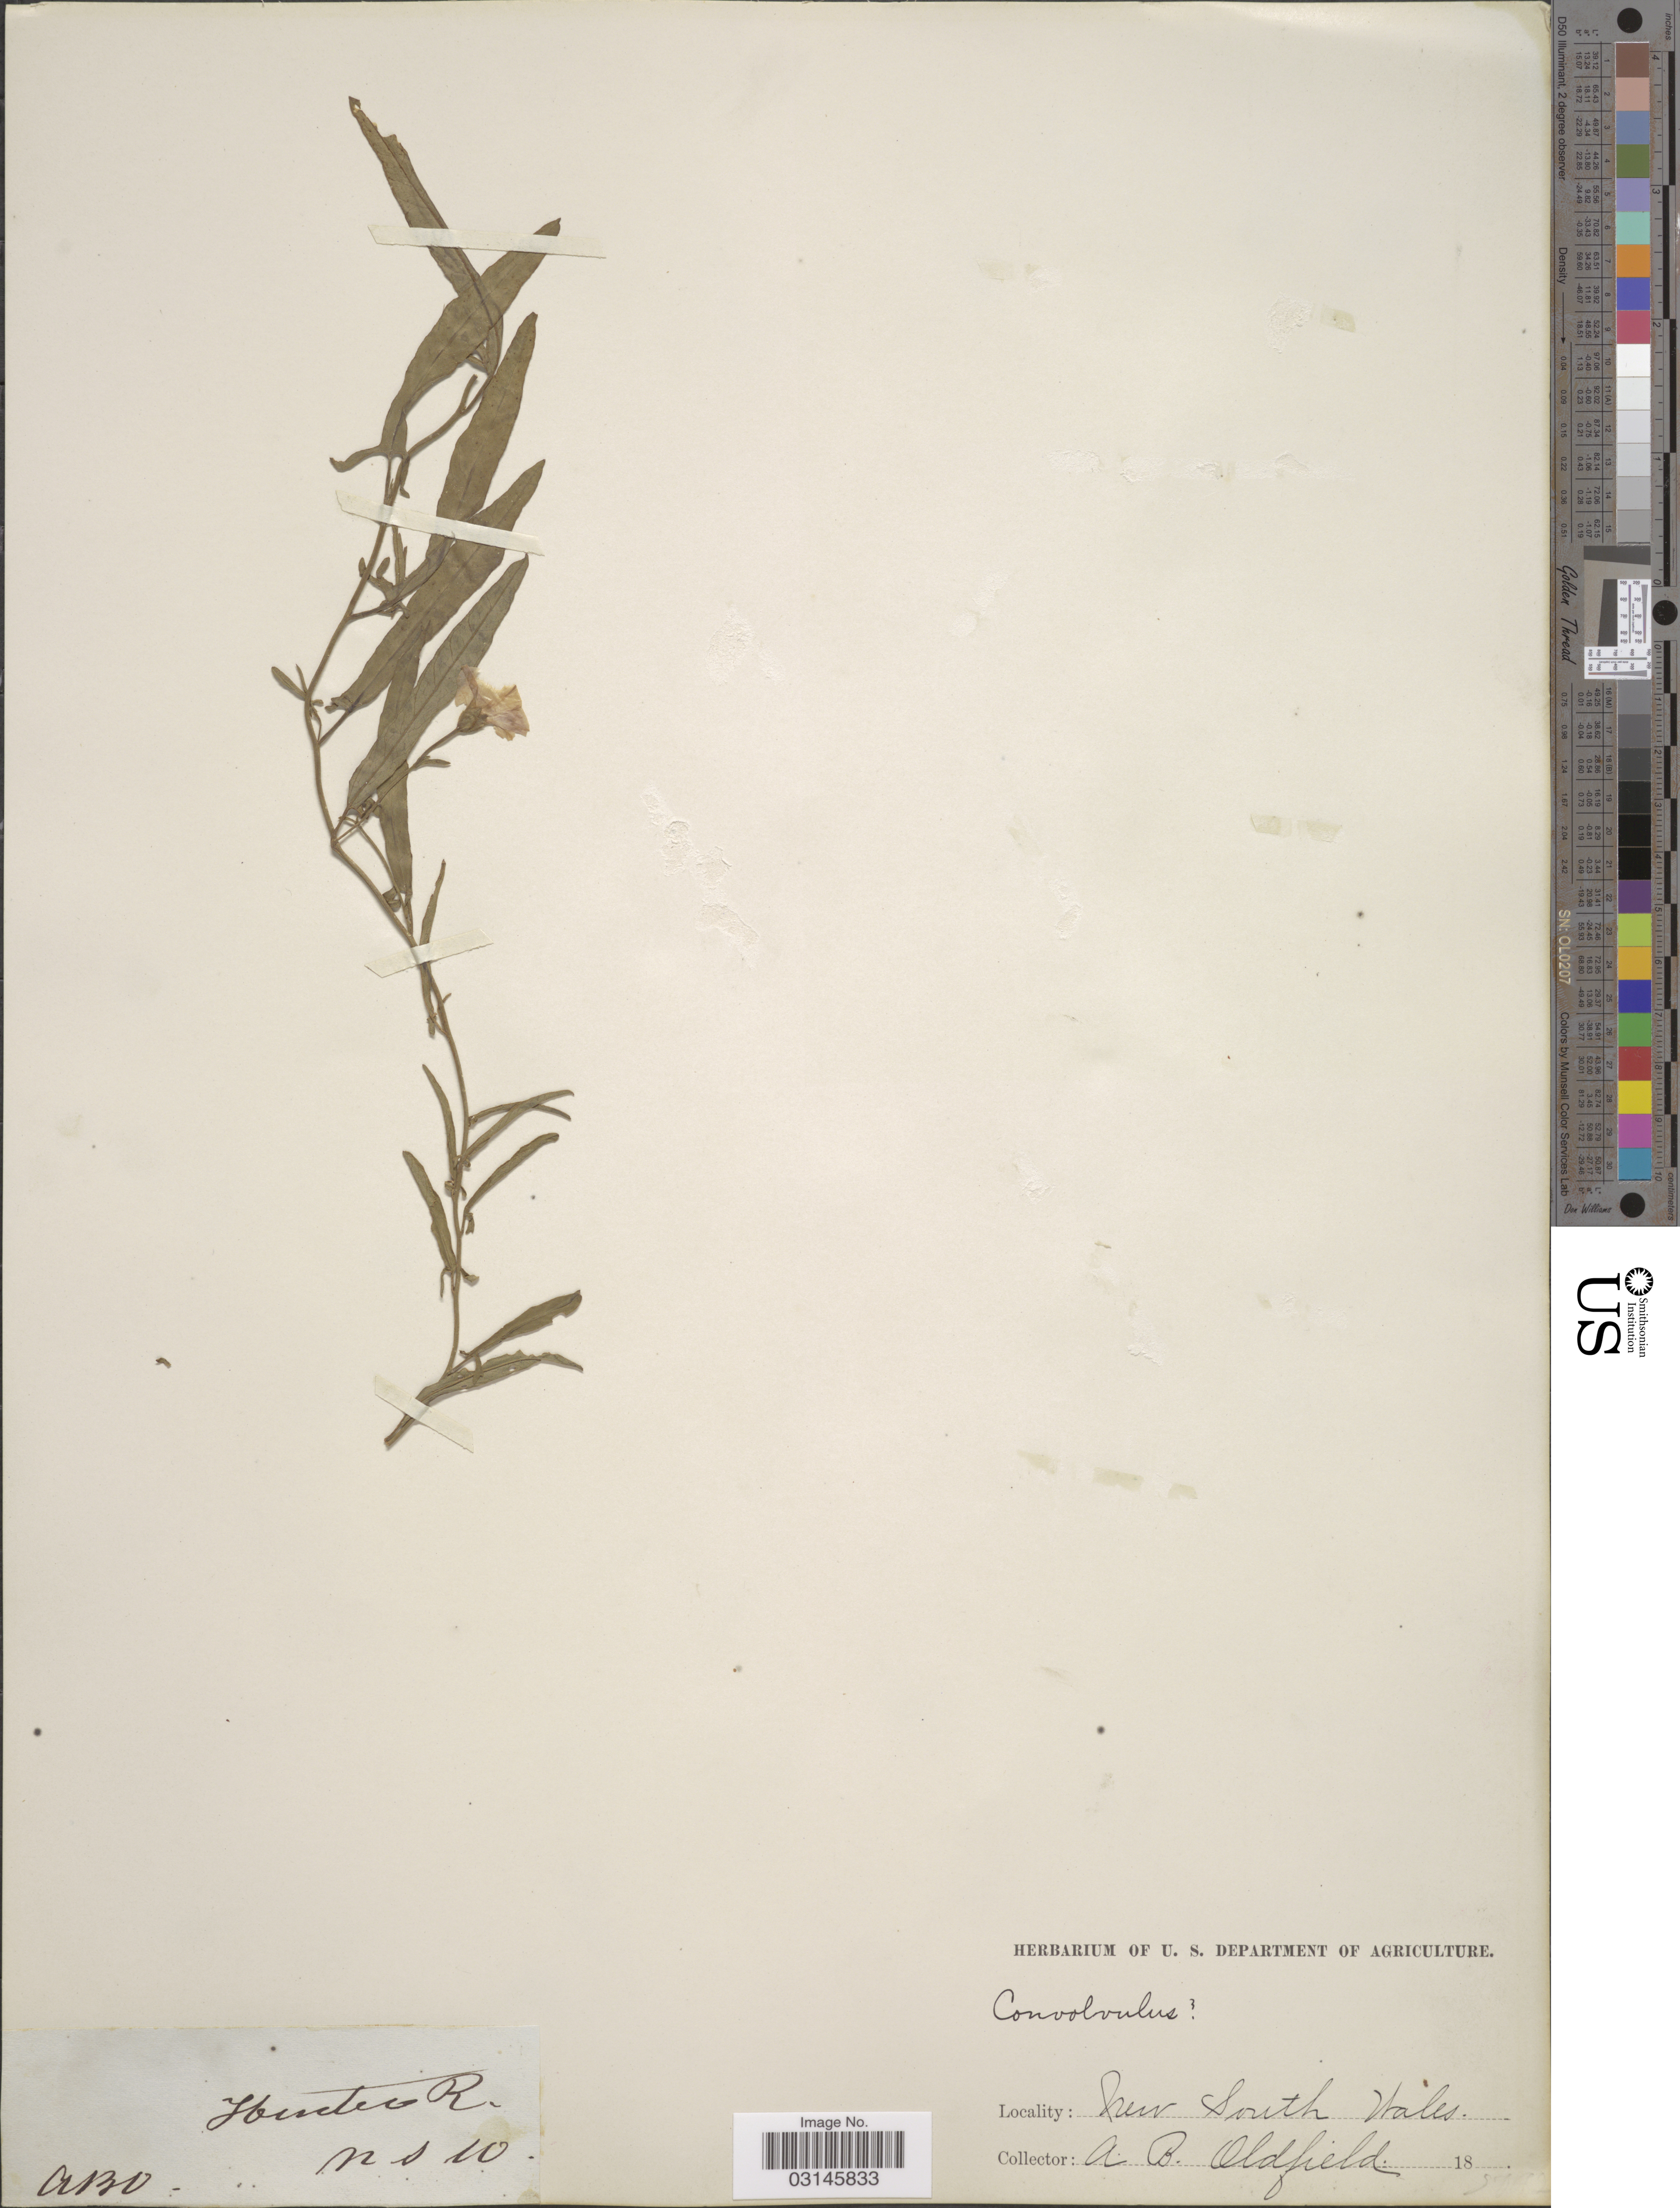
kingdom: Plantae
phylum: Tracheophyta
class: Magnoliopsida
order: Solanales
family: Convolvulaceae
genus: Convolvulus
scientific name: Convolvulus sp.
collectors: A. Oldfield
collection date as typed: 18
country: Australia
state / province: New South Wales